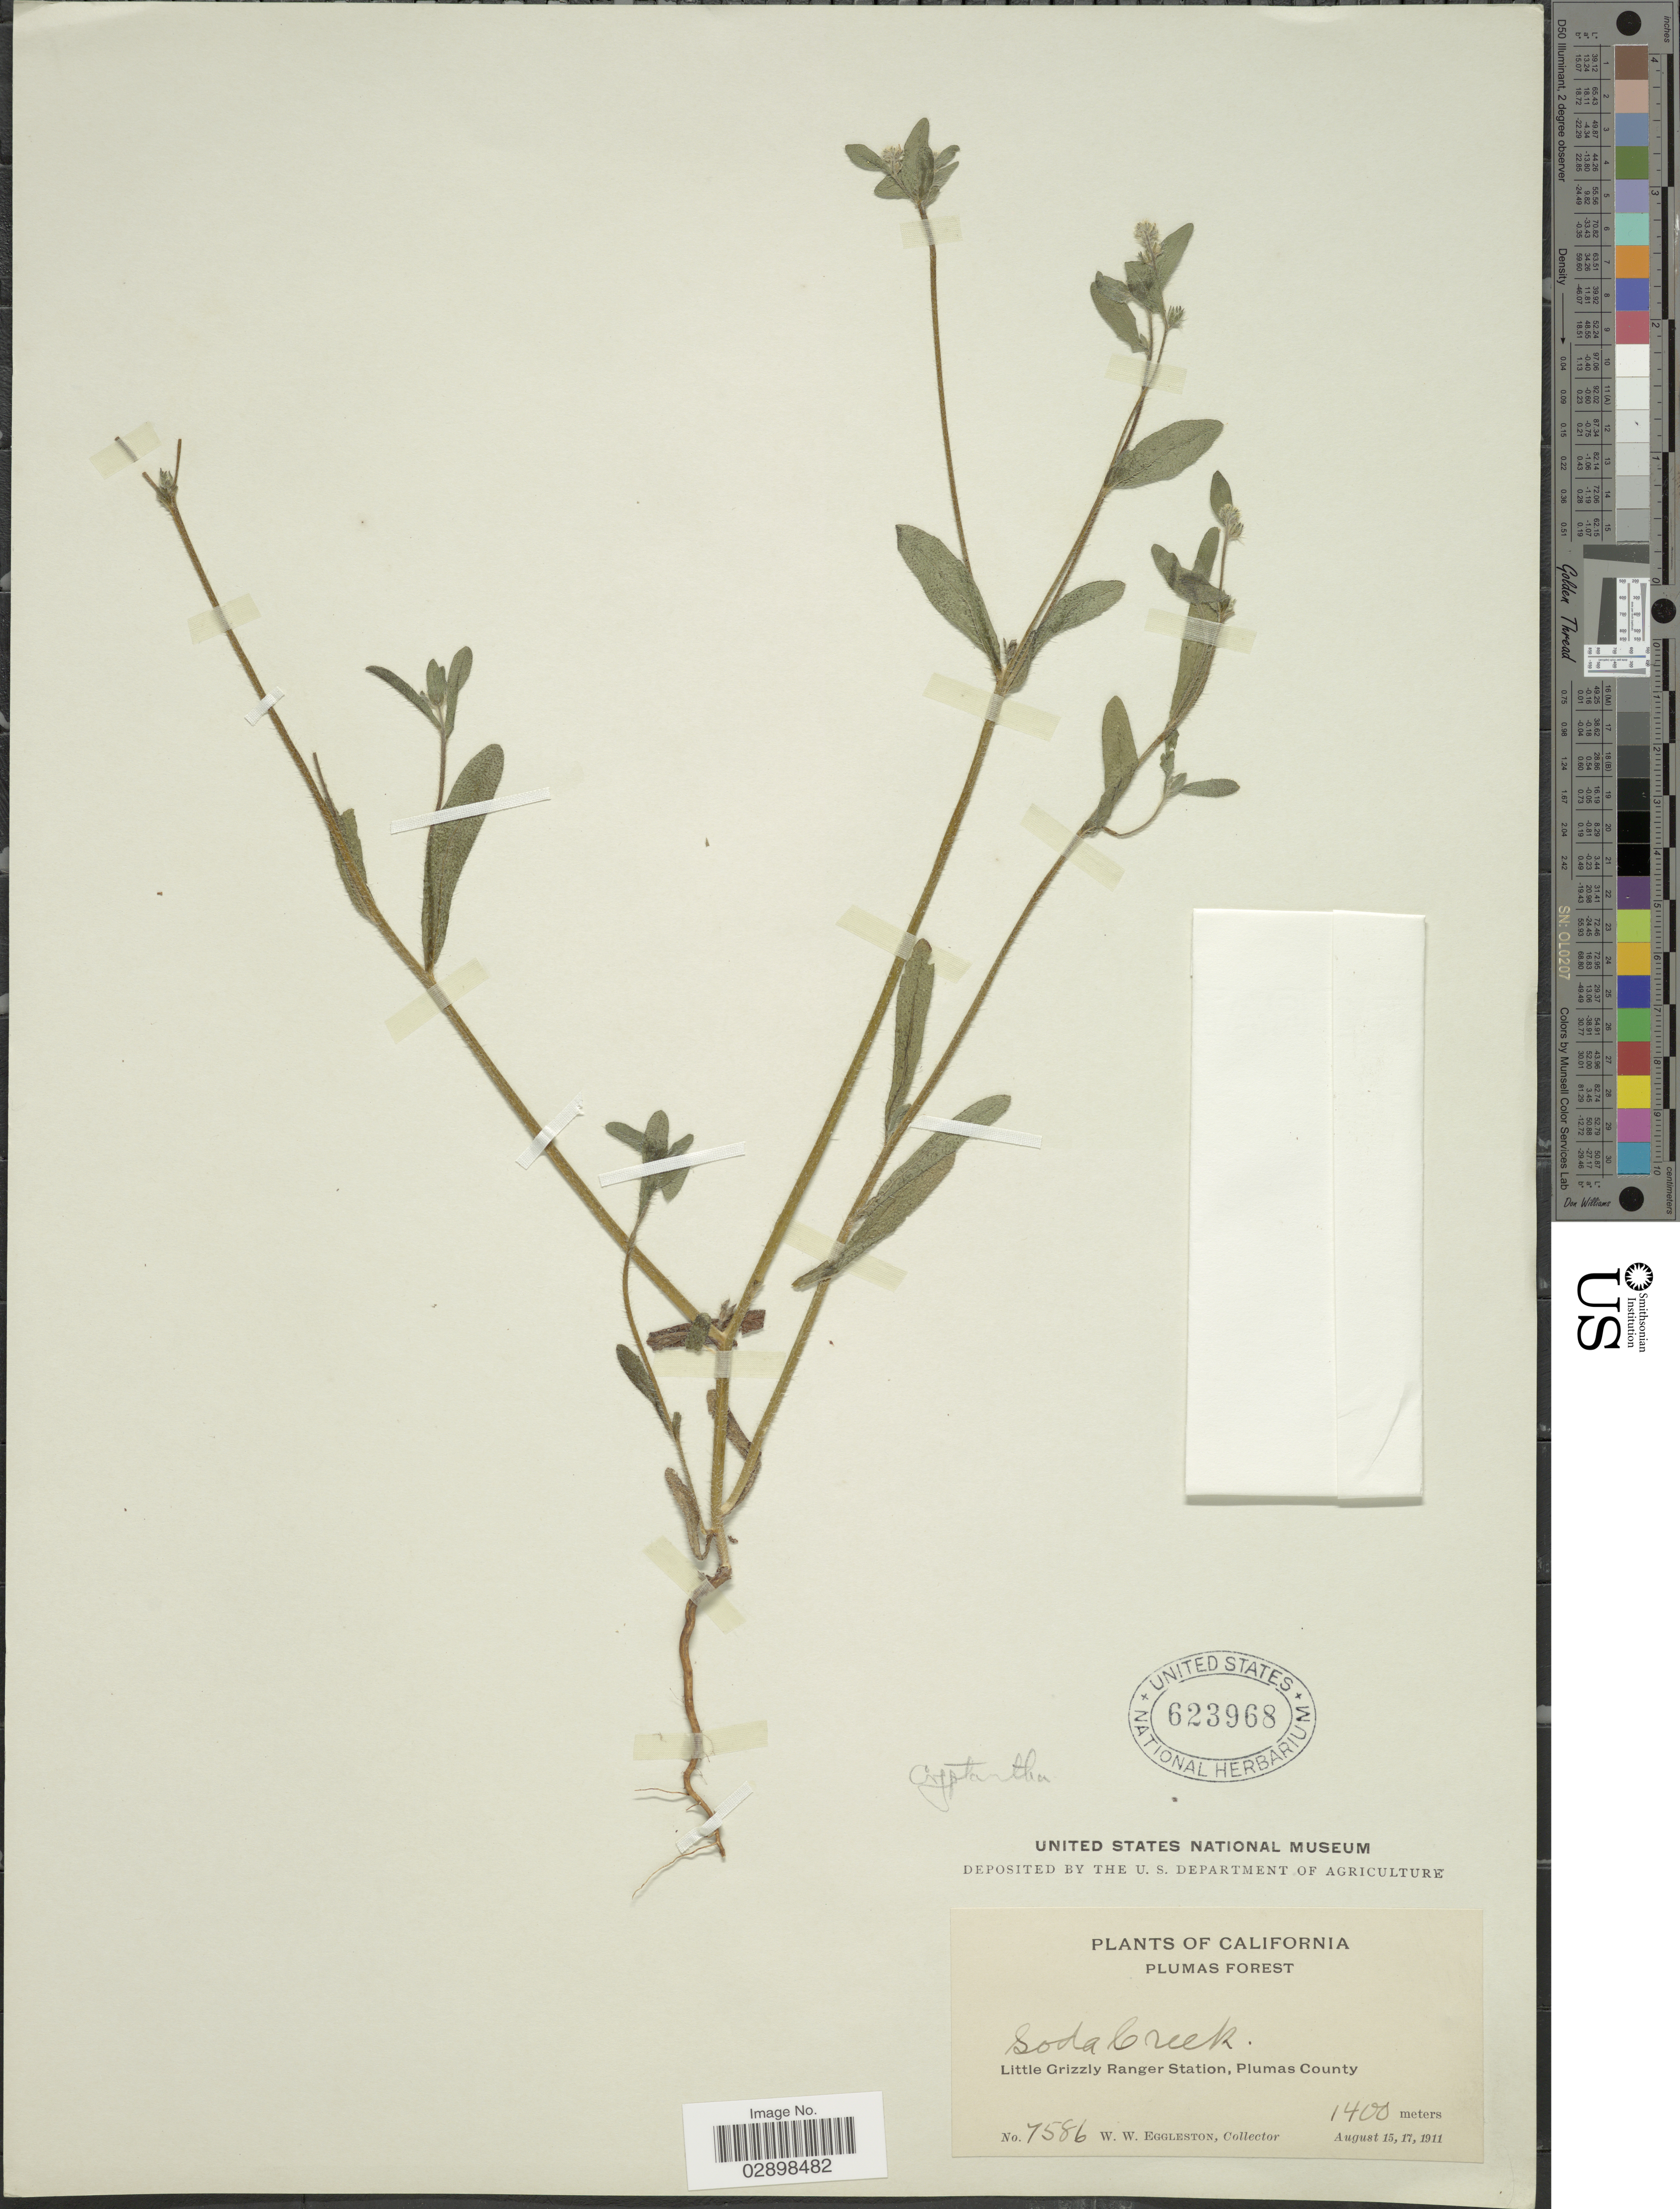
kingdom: Plantae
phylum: Tracheophyta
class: Magnoliopsida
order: Boraginales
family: Boraginaceae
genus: Cryptantha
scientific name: Cryptantha sp.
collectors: W. W. Eggleston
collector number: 7586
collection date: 1911-08-15/1911-08-17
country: United States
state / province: California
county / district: Plumas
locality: Plumas forest. Soda Creek. Little Grizzly Ranger Station, Plumas County.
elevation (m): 1400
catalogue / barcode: US 623968